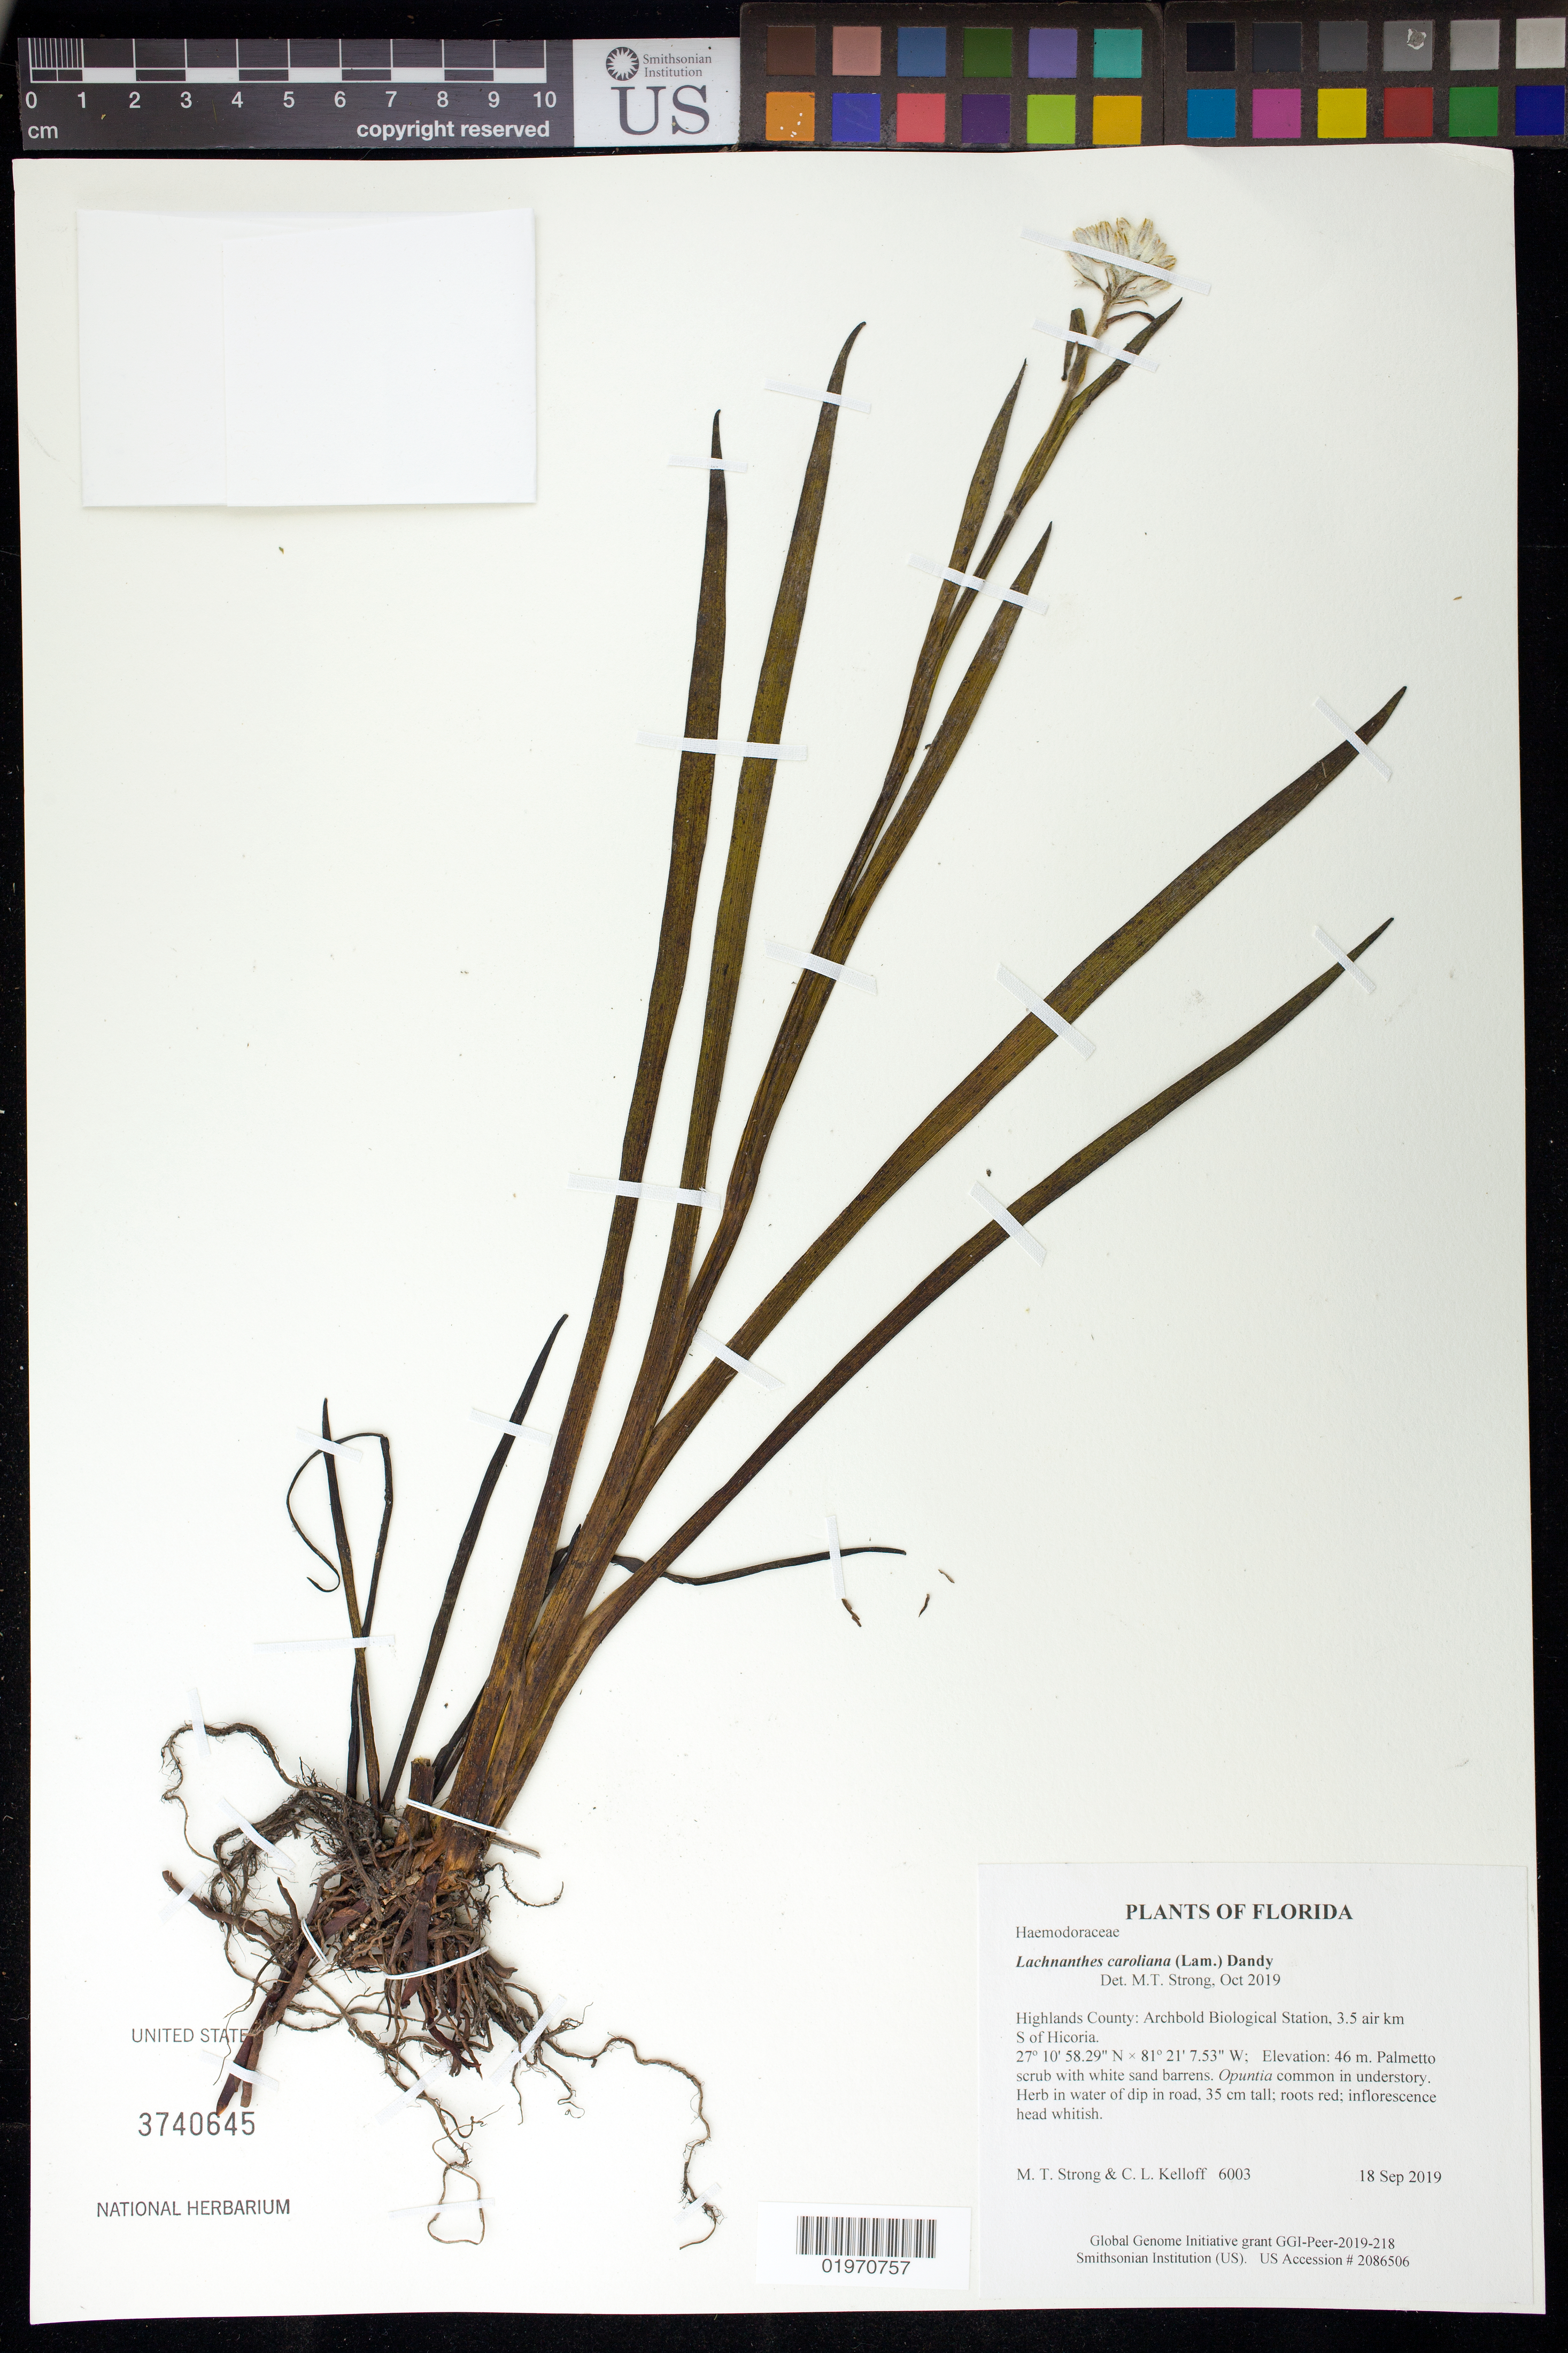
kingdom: Plantae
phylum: Tracheophyta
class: Liliopsida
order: Commelinales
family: Haemodoraceae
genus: Lachnanthes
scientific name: Lachnanthes caroliniana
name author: (Lam.) Dandy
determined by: Strong, Mark T., (BOT), Smithsonian Institution - National Museum of Natural History (UNITED STATES)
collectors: M. T. Strong & C. L. Kelloff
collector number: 6003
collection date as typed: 18 Sep 2019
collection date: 2019-09-18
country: United States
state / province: Florida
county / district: Highlands County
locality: Archbold Biological Station, 3.5 air km S of Hicoria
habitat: Palmetto scrub with white sand barrens. Opuntia common in understory.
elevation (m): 46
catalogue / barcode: US 3740645